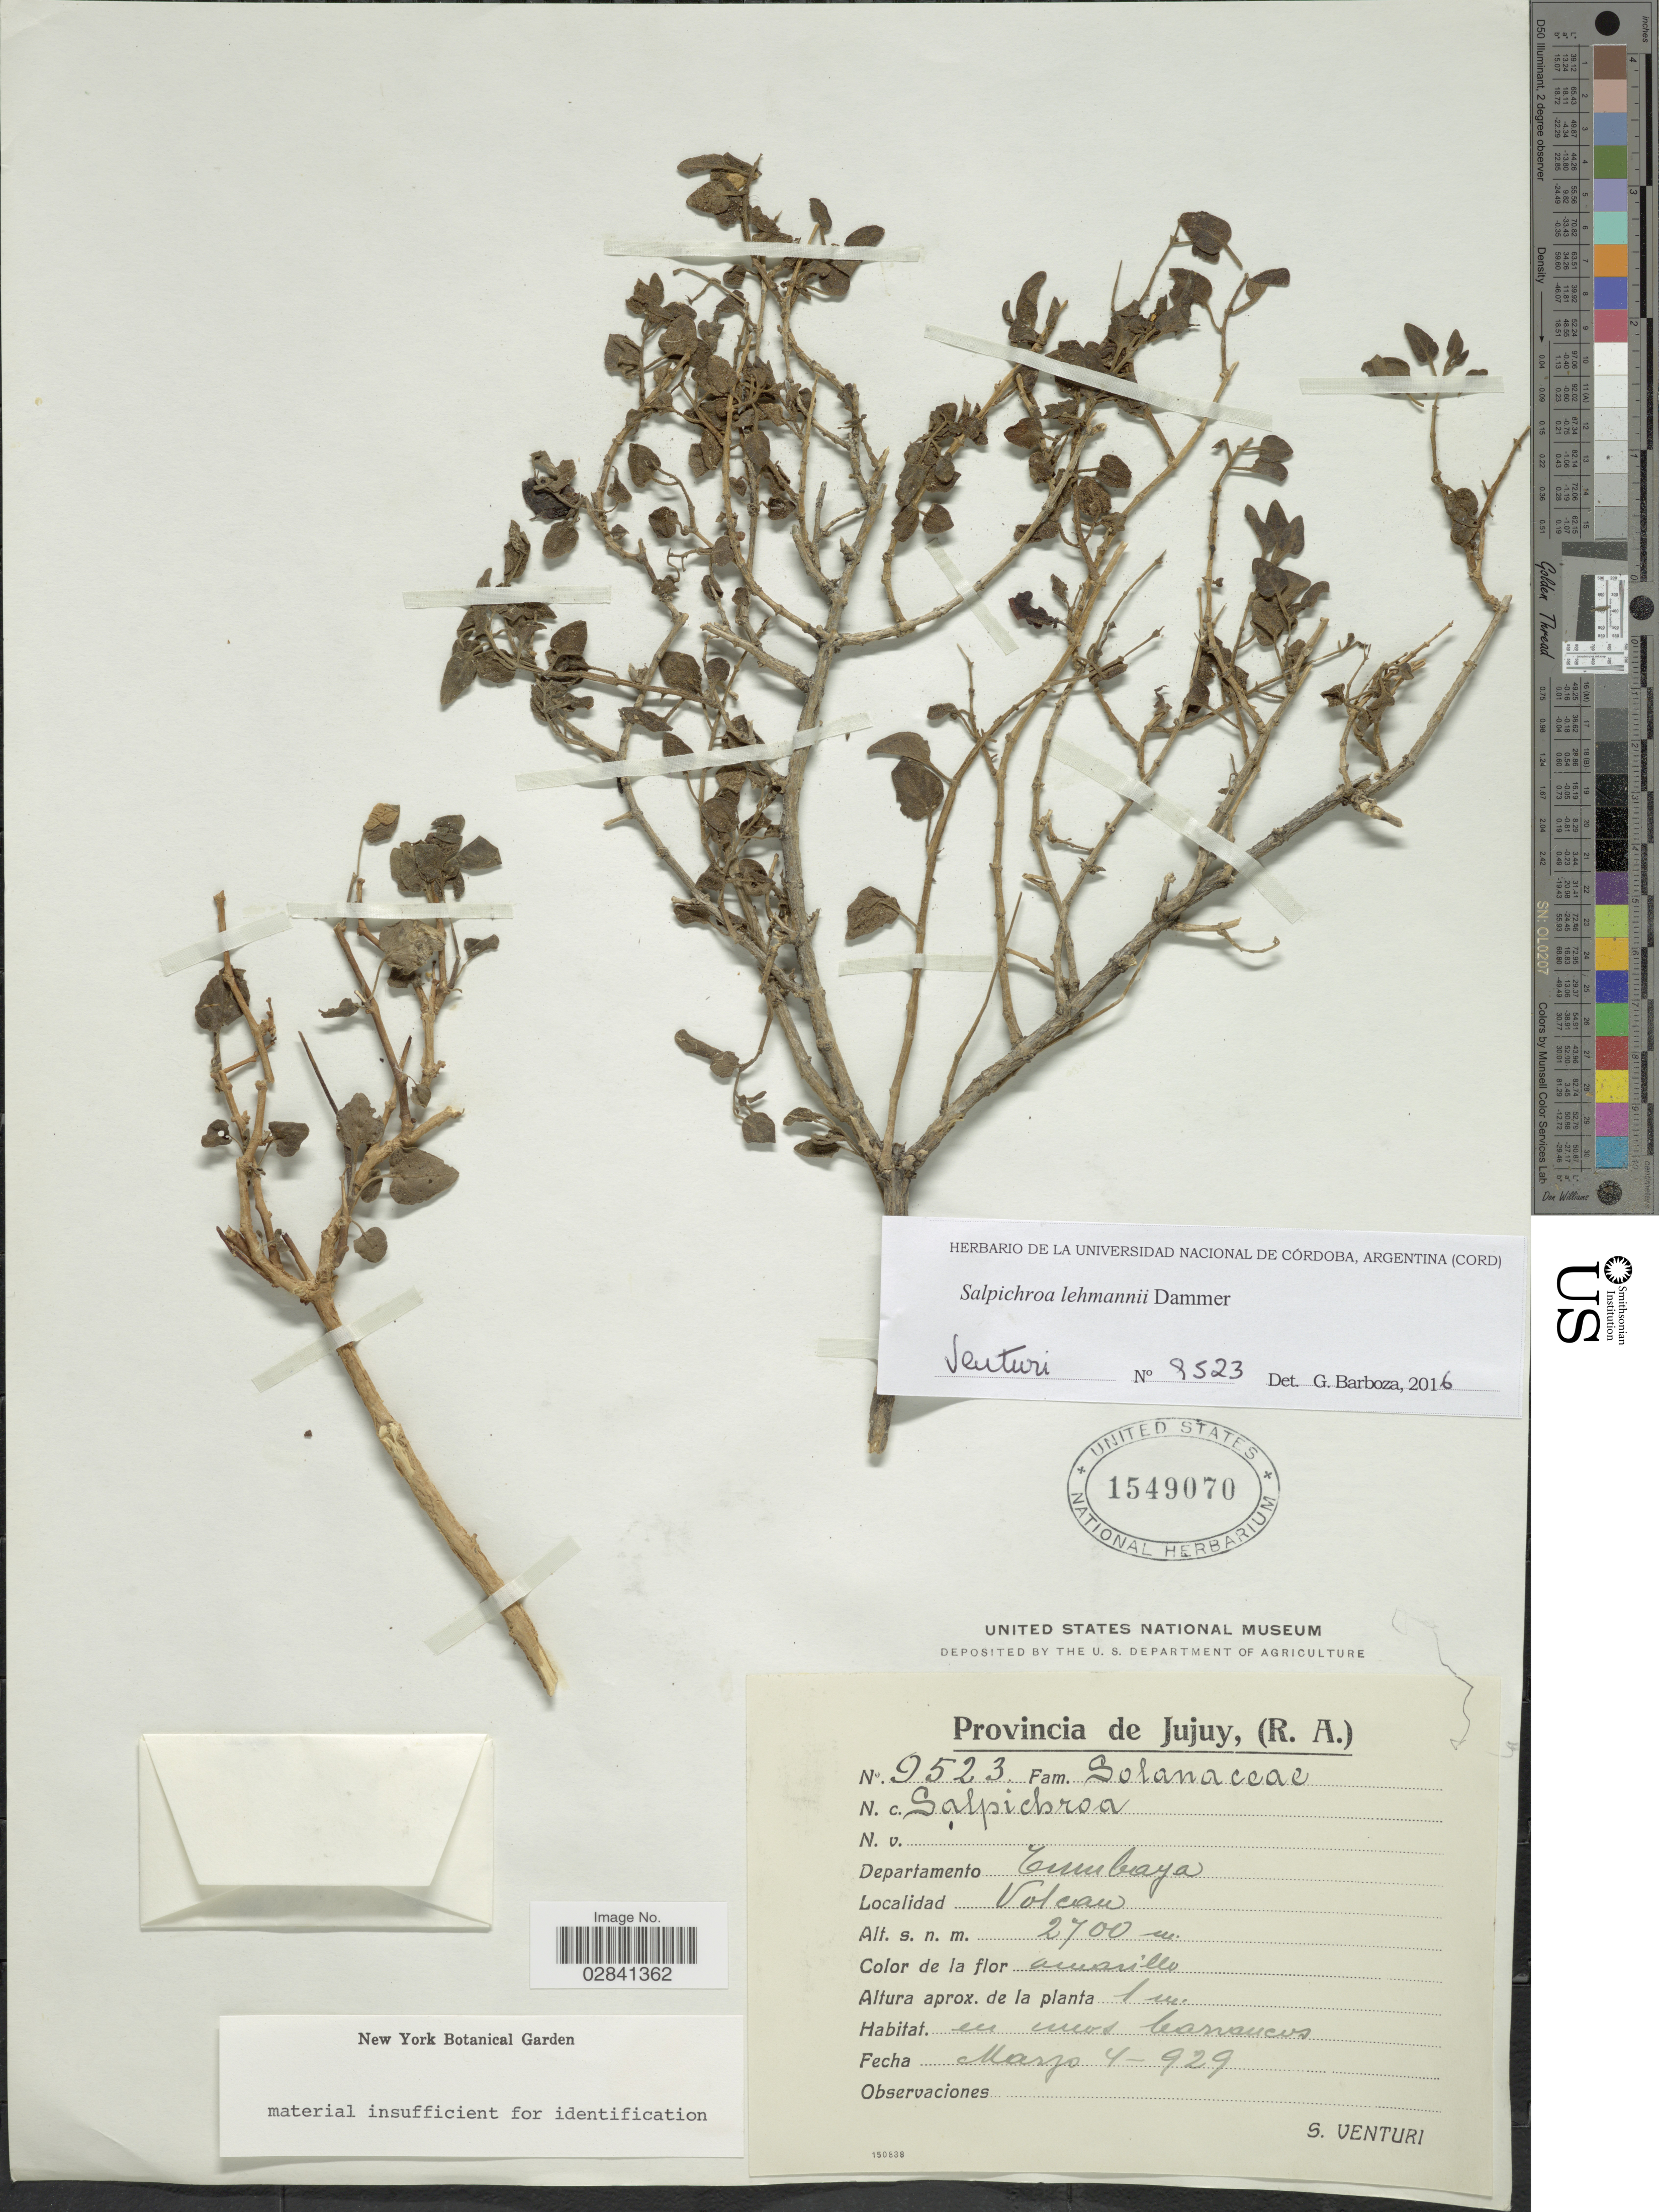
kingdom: Plantae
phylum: Tracheophyta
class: Magnoliopsida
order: Solanales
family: Solanaceae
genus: Salpichroa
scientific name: Salpichroa tristis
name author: Walp.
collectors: S. Venturi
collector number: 9523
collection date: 1929-03-04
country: Argentina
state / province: Jujuy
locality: (R. A.) Departamento Tumbaya. Volcan.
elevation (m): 2700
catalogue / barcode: US 1549070